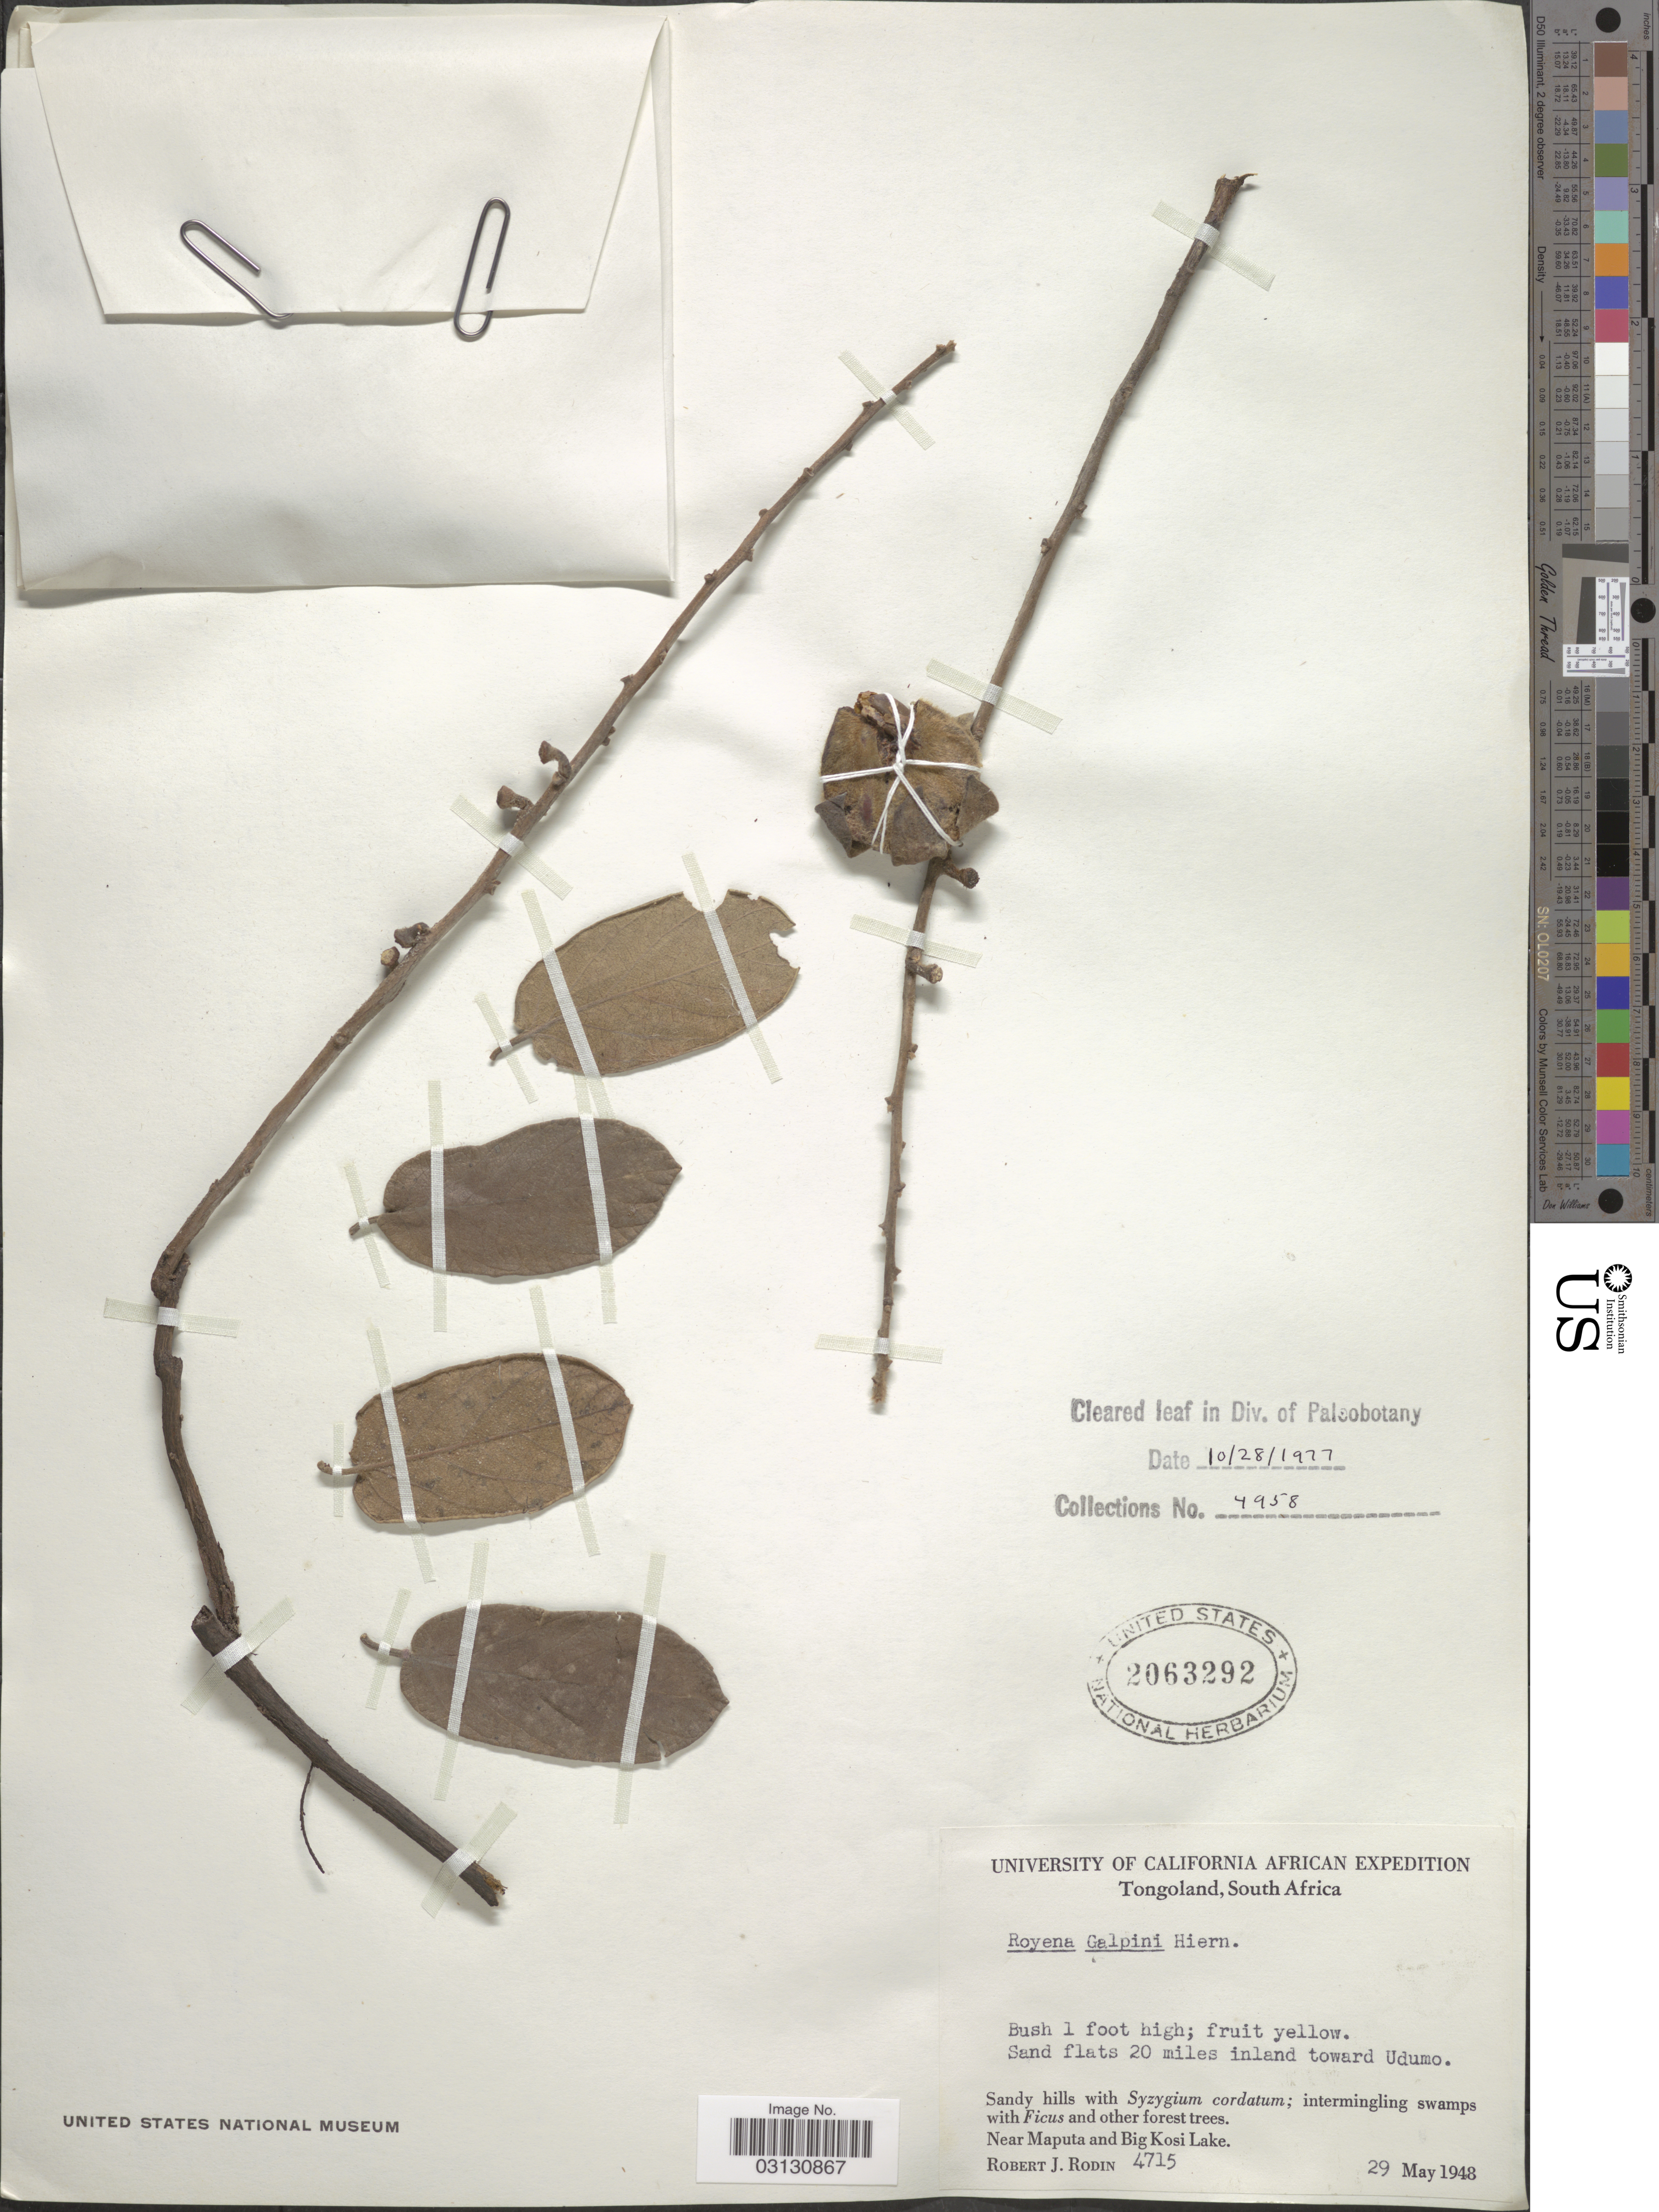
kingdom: Plantae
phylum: Tracheophyta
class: Magnoliopsida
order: Ericales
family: Ebenaceae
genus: Royena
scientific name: Royena galpinii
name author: Hiern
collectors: R. J. Rodin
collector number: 4715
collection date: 1948-05-29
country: South Africa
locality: Tongoland, Sand flats 20 miles inland toward Udumo. Near Maputa and Big Kosi Lake.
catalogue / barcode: US 2063292